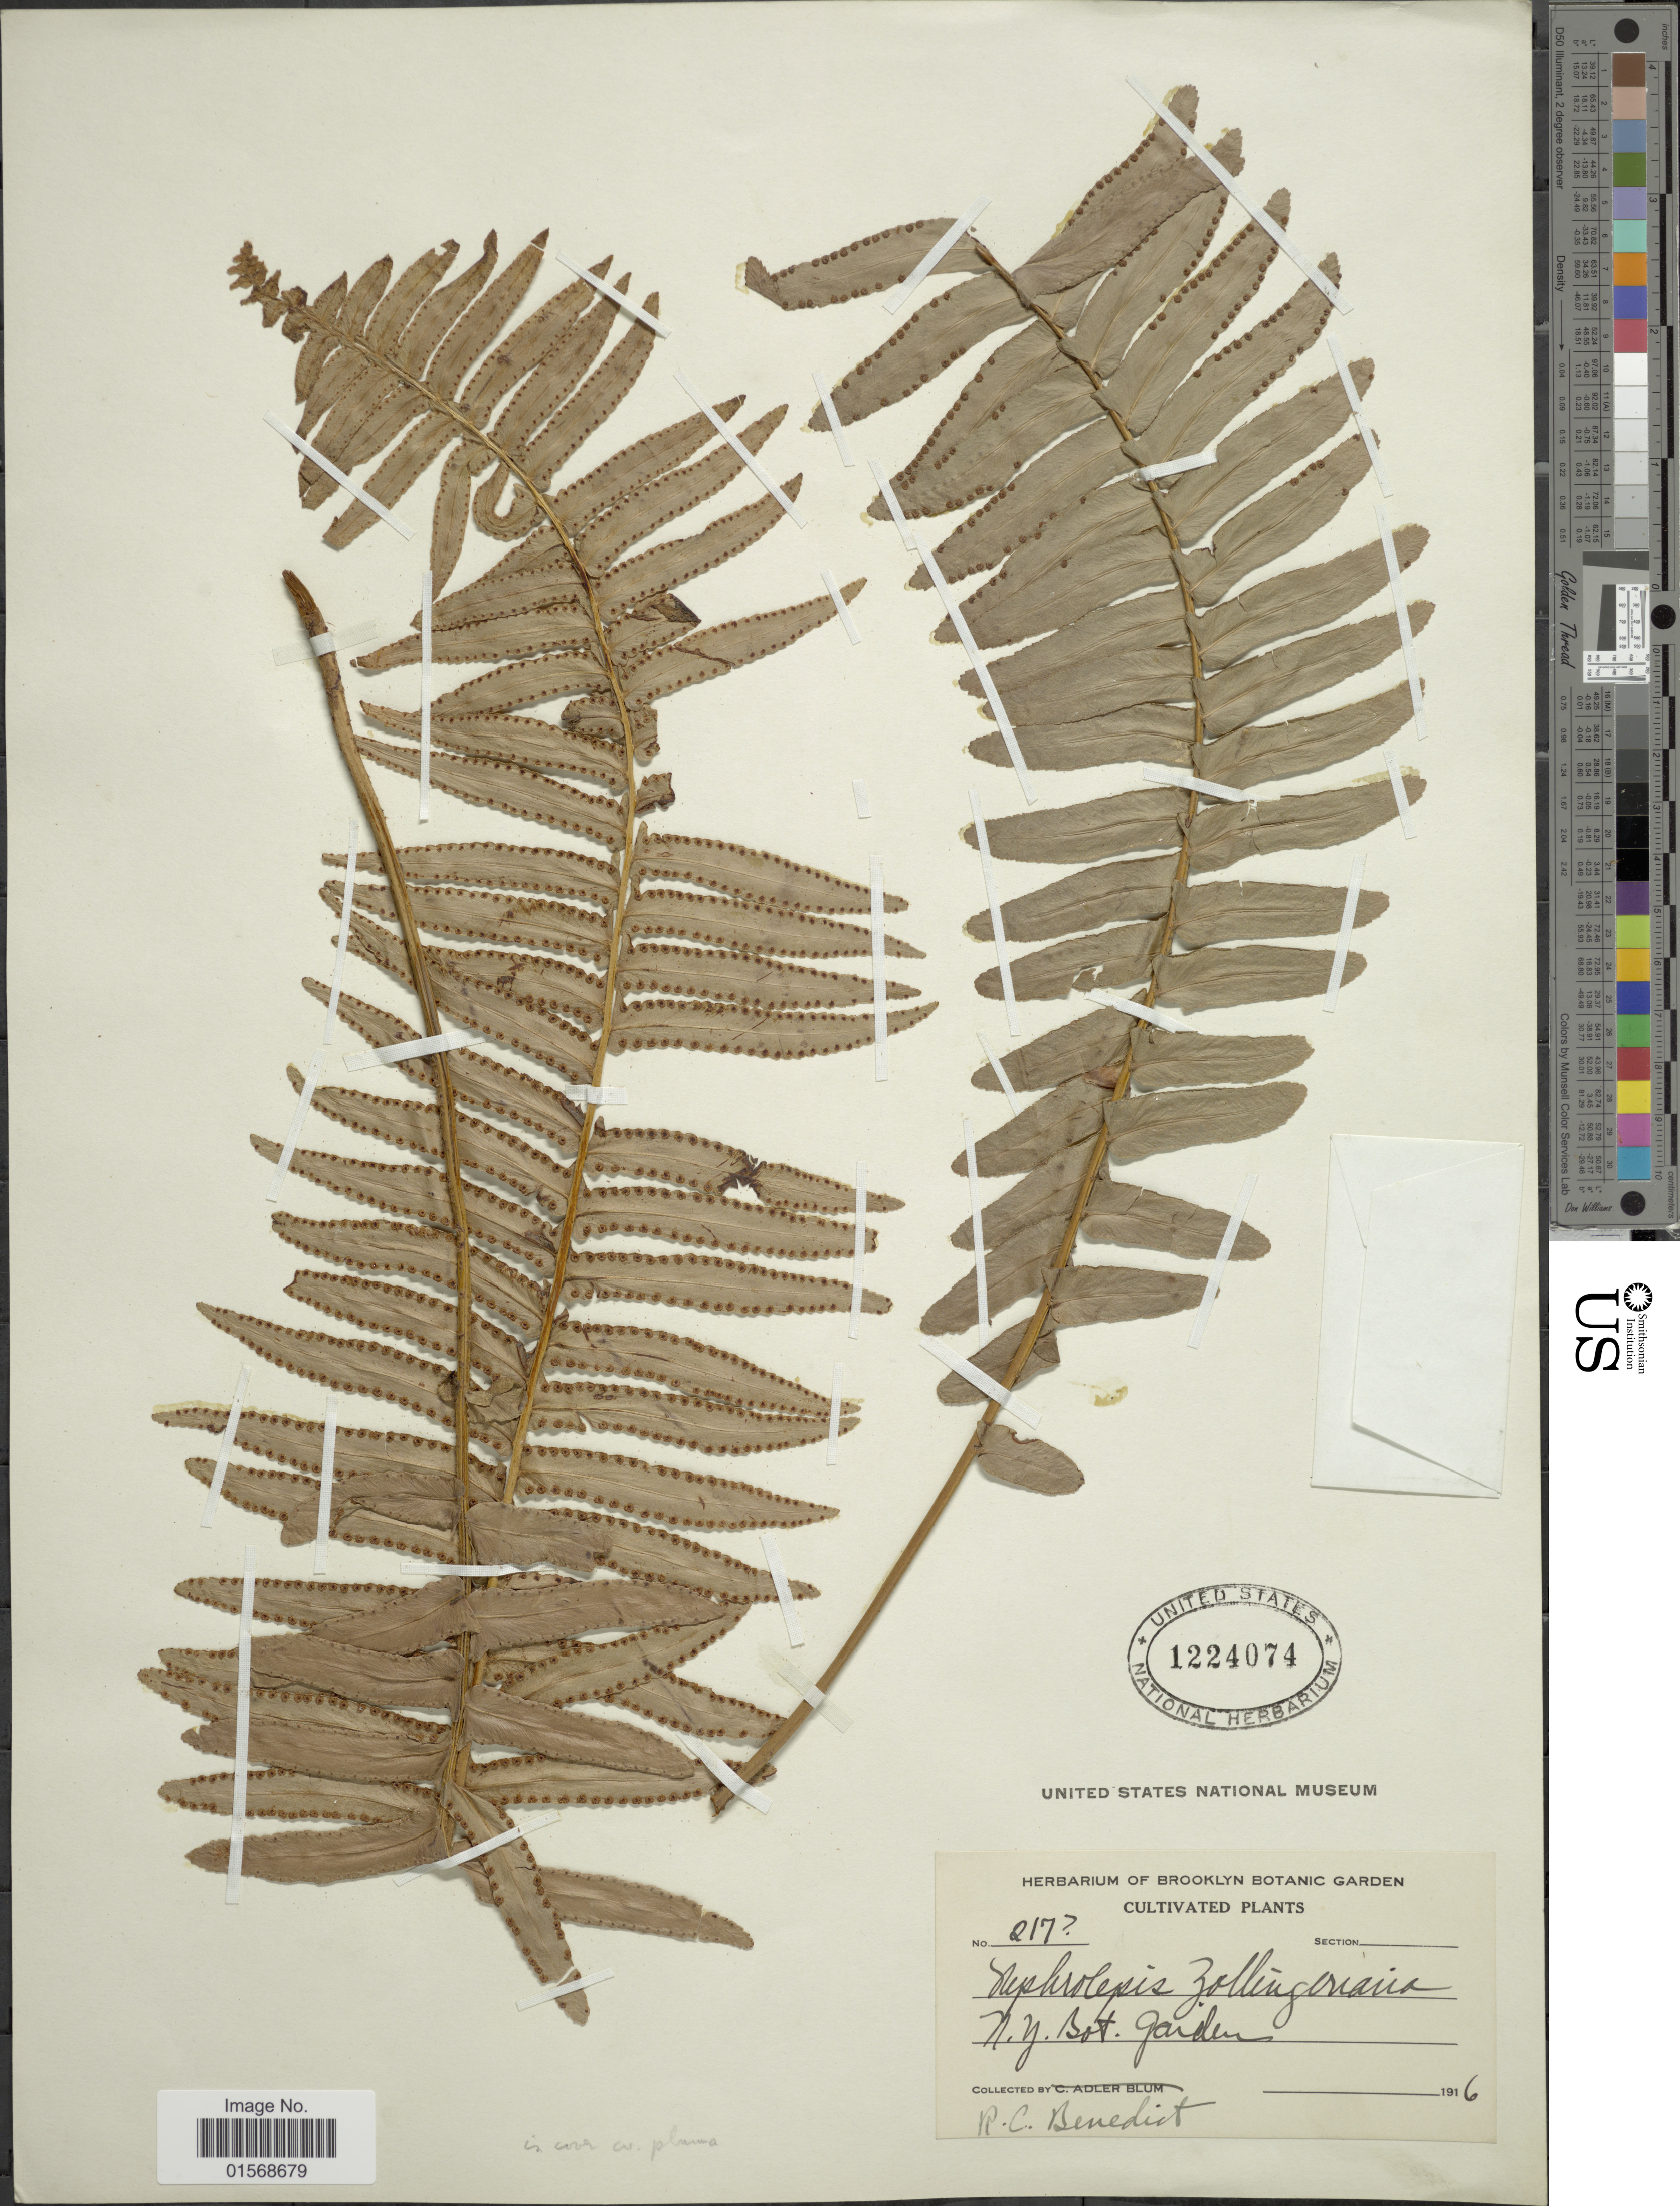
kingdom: Plantae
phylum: Tracheophyta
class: Polypodiopsida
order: Polypodiales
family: Nephrolepidaceae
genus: Nephrolepis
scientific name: Nephrolepis 'Pluma'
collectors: R. C. Benedict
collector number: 217?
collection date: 1916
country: United States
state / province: New York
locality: N. Y. Bot. Garden.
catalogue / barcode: US 1224074